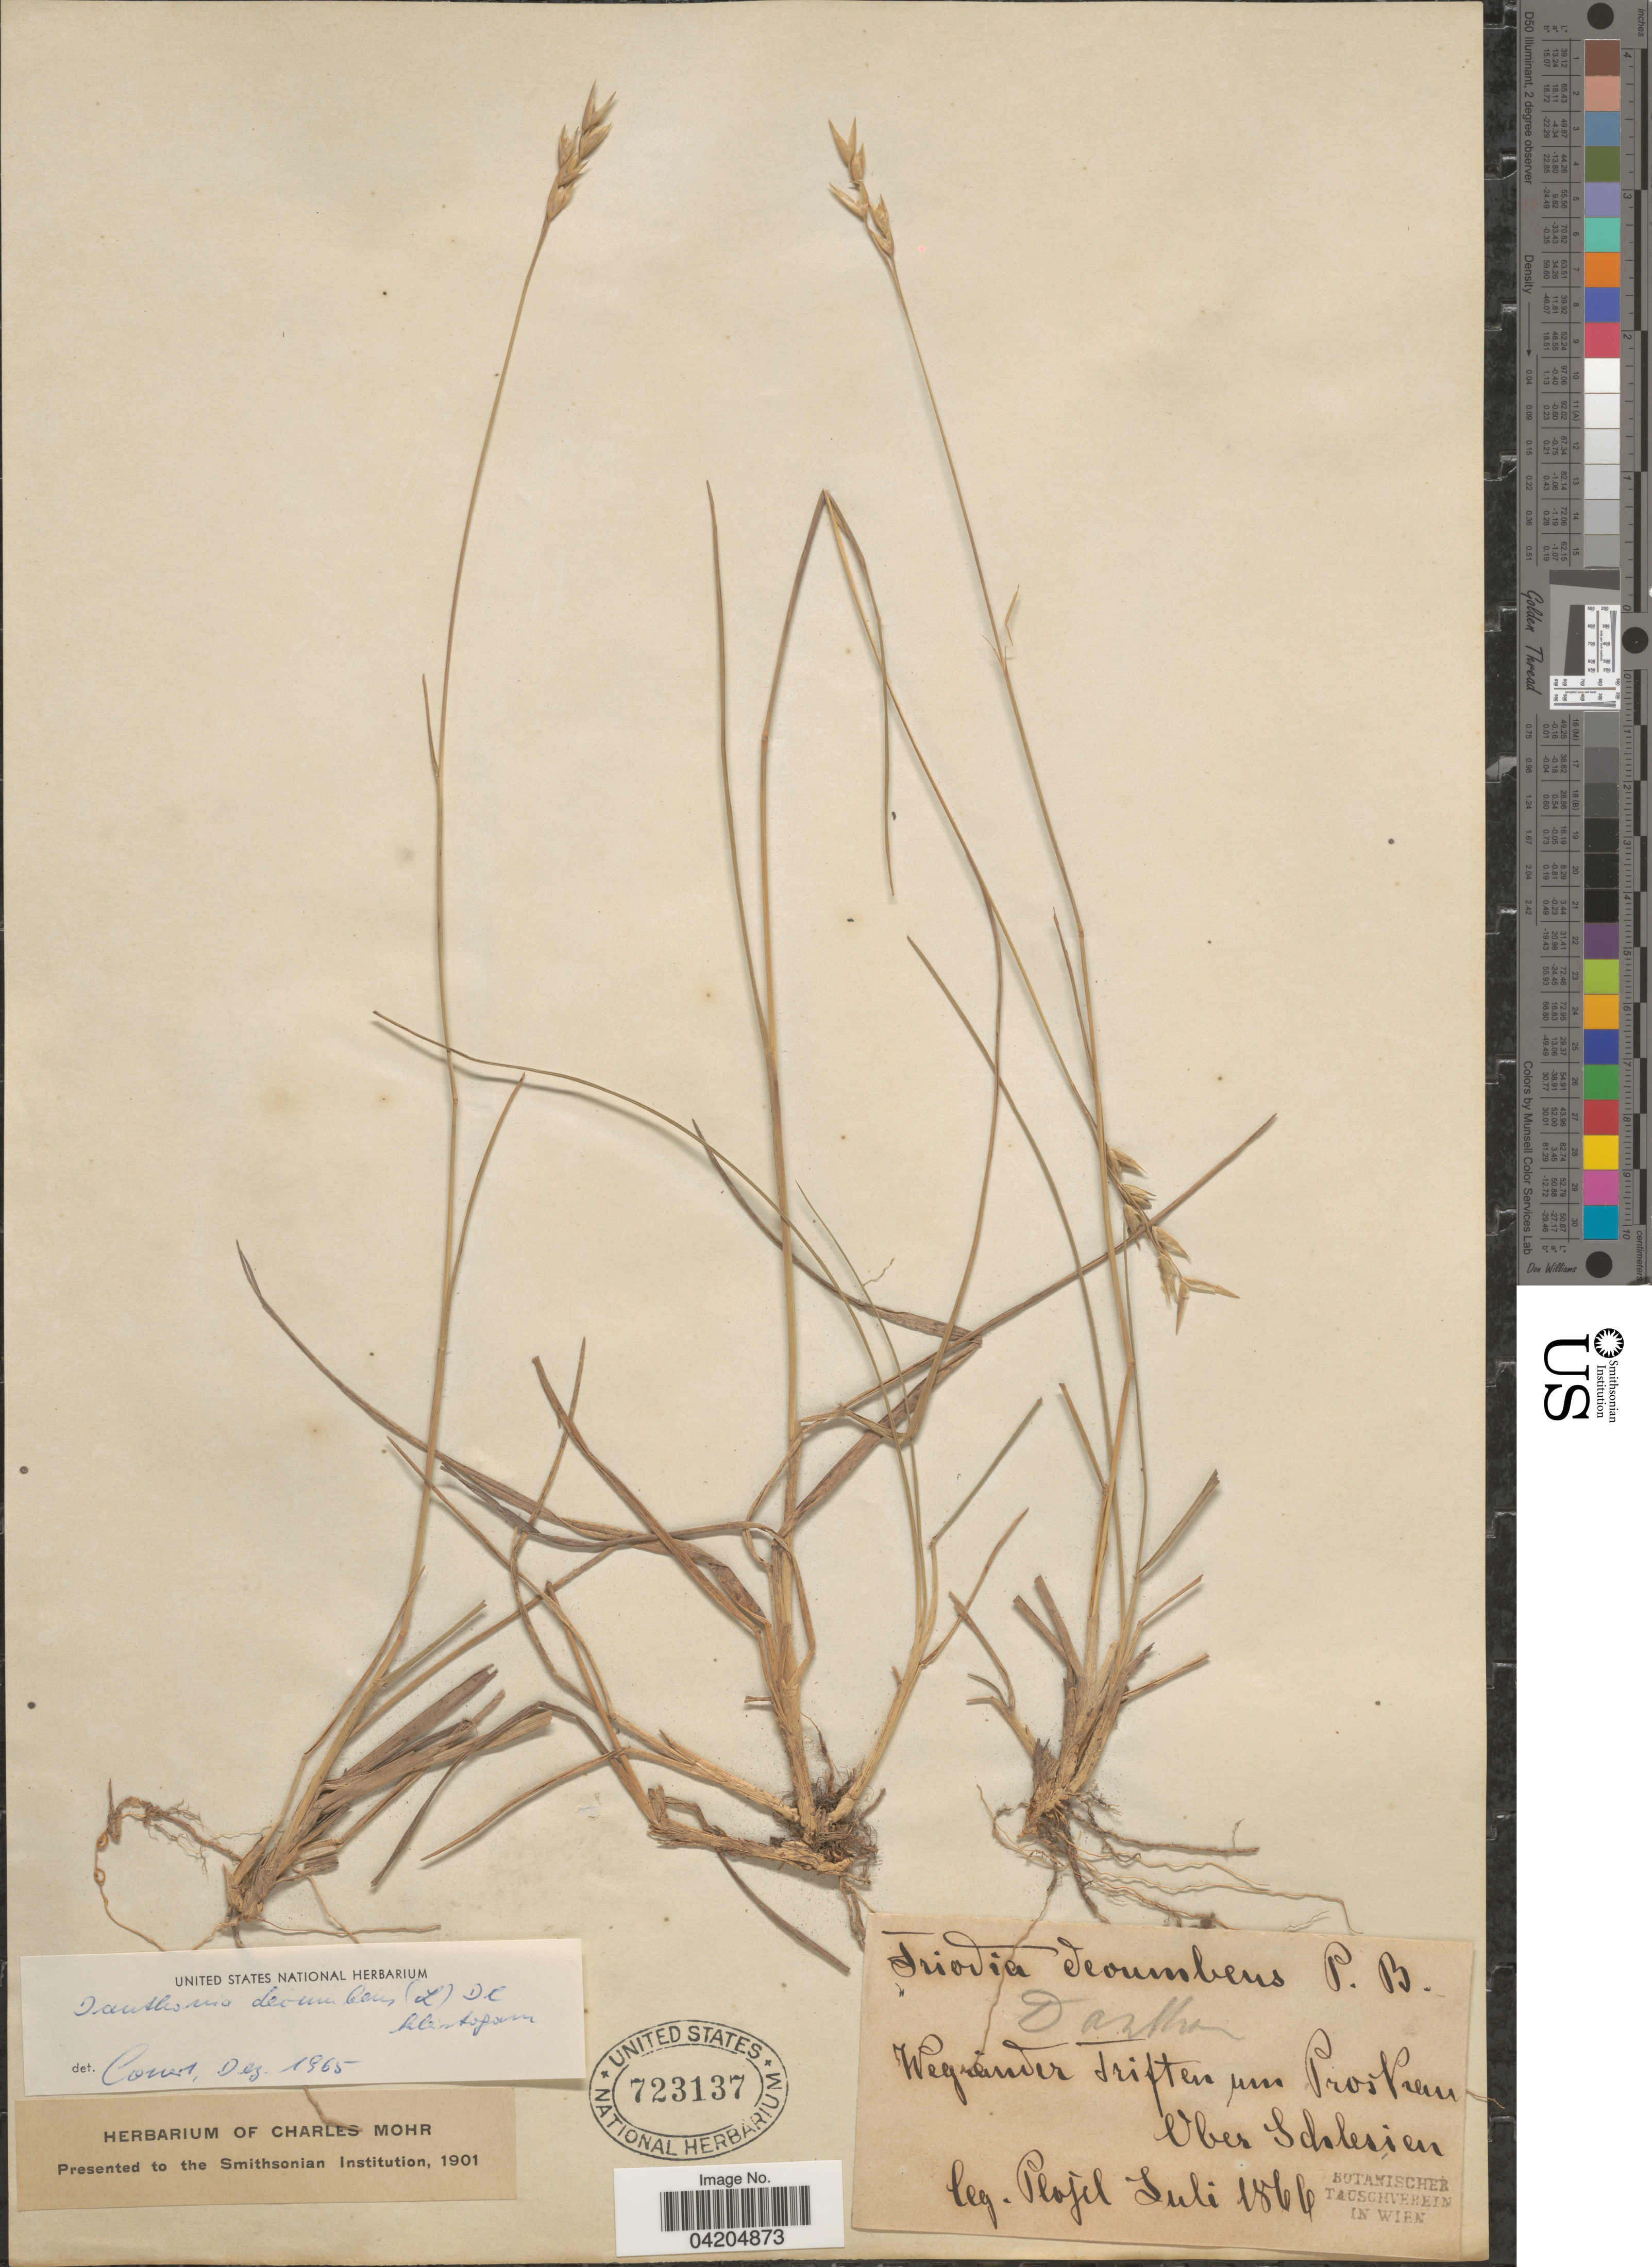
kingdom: Plantae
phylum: Tracheophyta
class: Liliopsida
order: Poales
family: Poaceae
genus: Danthonia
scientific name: Danthonia decumbens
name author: (L.) DC.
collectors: Plofel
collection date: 1866-07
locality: Wegränder Triften um Proskem [interpreted]. Ober Schlesien.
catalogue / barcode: US 723137